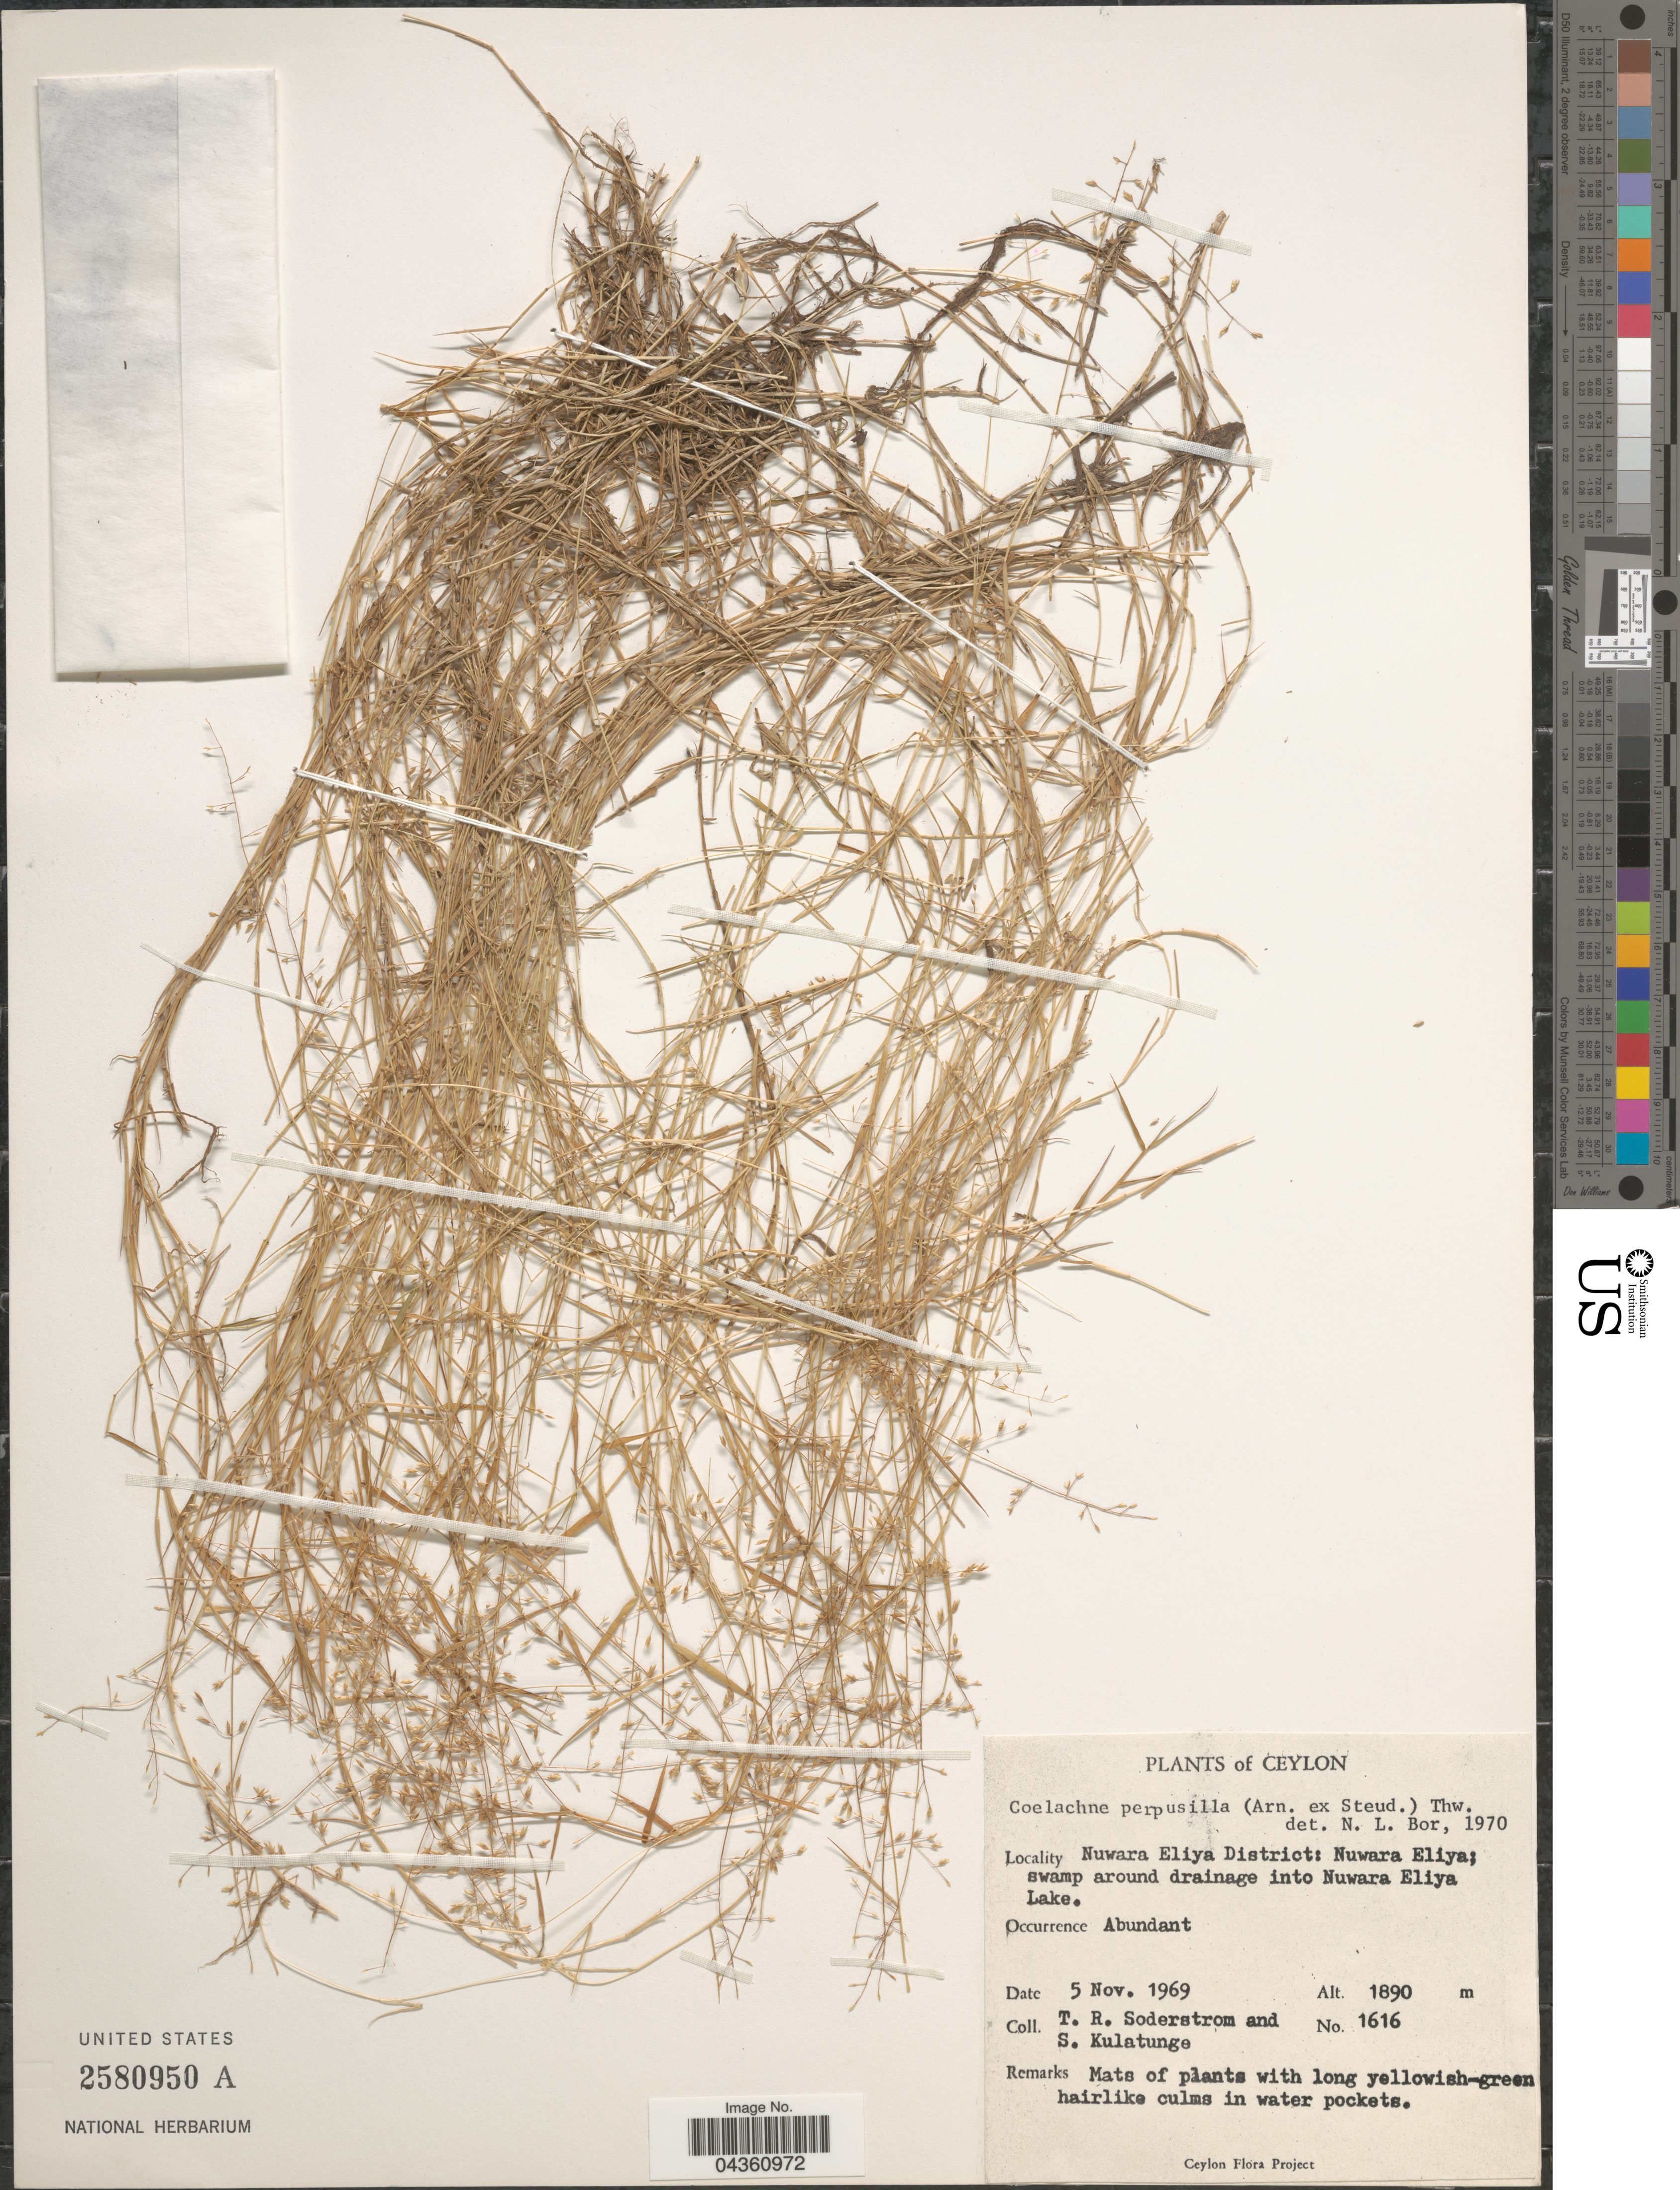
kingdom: Plantae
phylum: Tracheophyta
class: Liliopsida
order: Poales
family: Poaceae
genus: Coelachne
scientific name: Coelachne perpusilla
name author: (Arn. ex Steud.) Thwaites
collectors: T. R. Soderstrom & S. Kulatunge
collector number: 1616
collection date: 1969-11-05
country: Sri Lanka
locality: Ceylon. Nuwara Eliya District: Nuwara Eliya; swamp around drainage into Nuwara Eliya Lake.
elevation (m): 1890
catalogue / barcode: US 2580950A